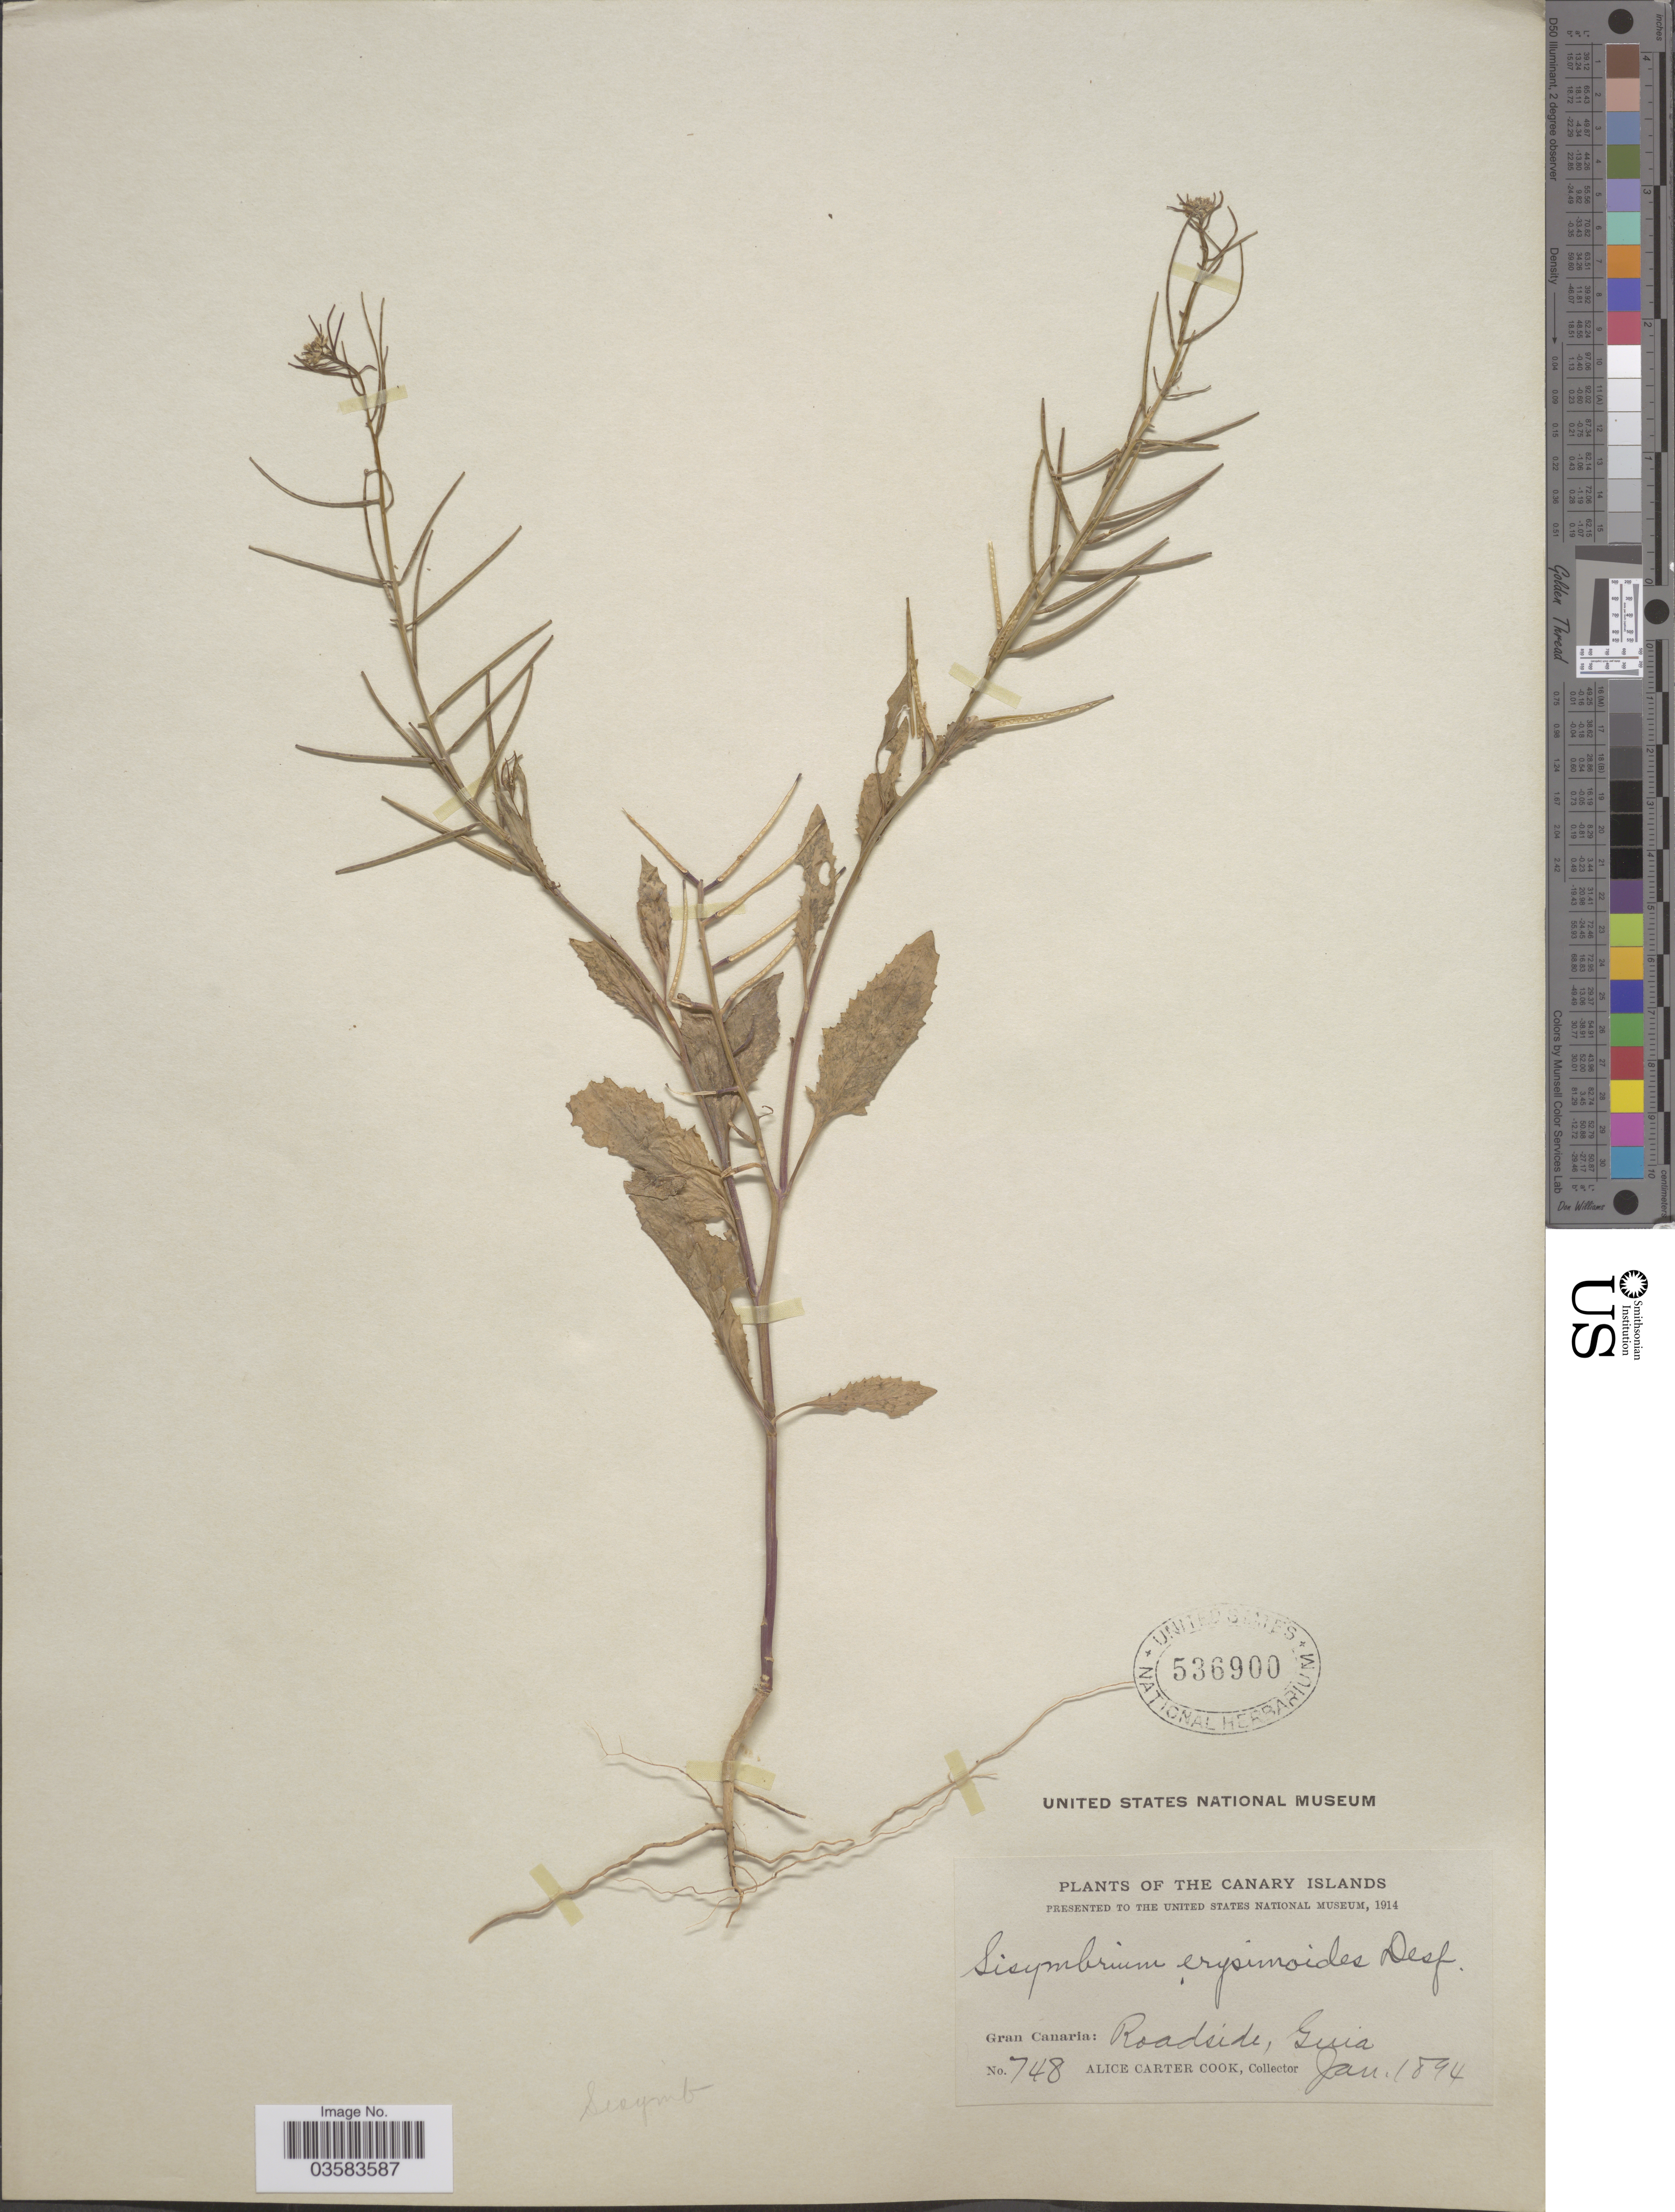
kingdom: Plantae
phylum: Tracheophyta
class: Magnoliopsida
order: Brassicales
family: Brassicaceae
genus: Sisymbrium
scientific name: Sisymbrium erysimoides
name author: Desf.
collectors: Alice C. Cook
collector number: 748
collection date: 1894-01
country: Spain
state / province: Canarias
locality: The Canary Islands. Gran Canaria: Roadside, Guia.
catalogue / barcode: US 536900